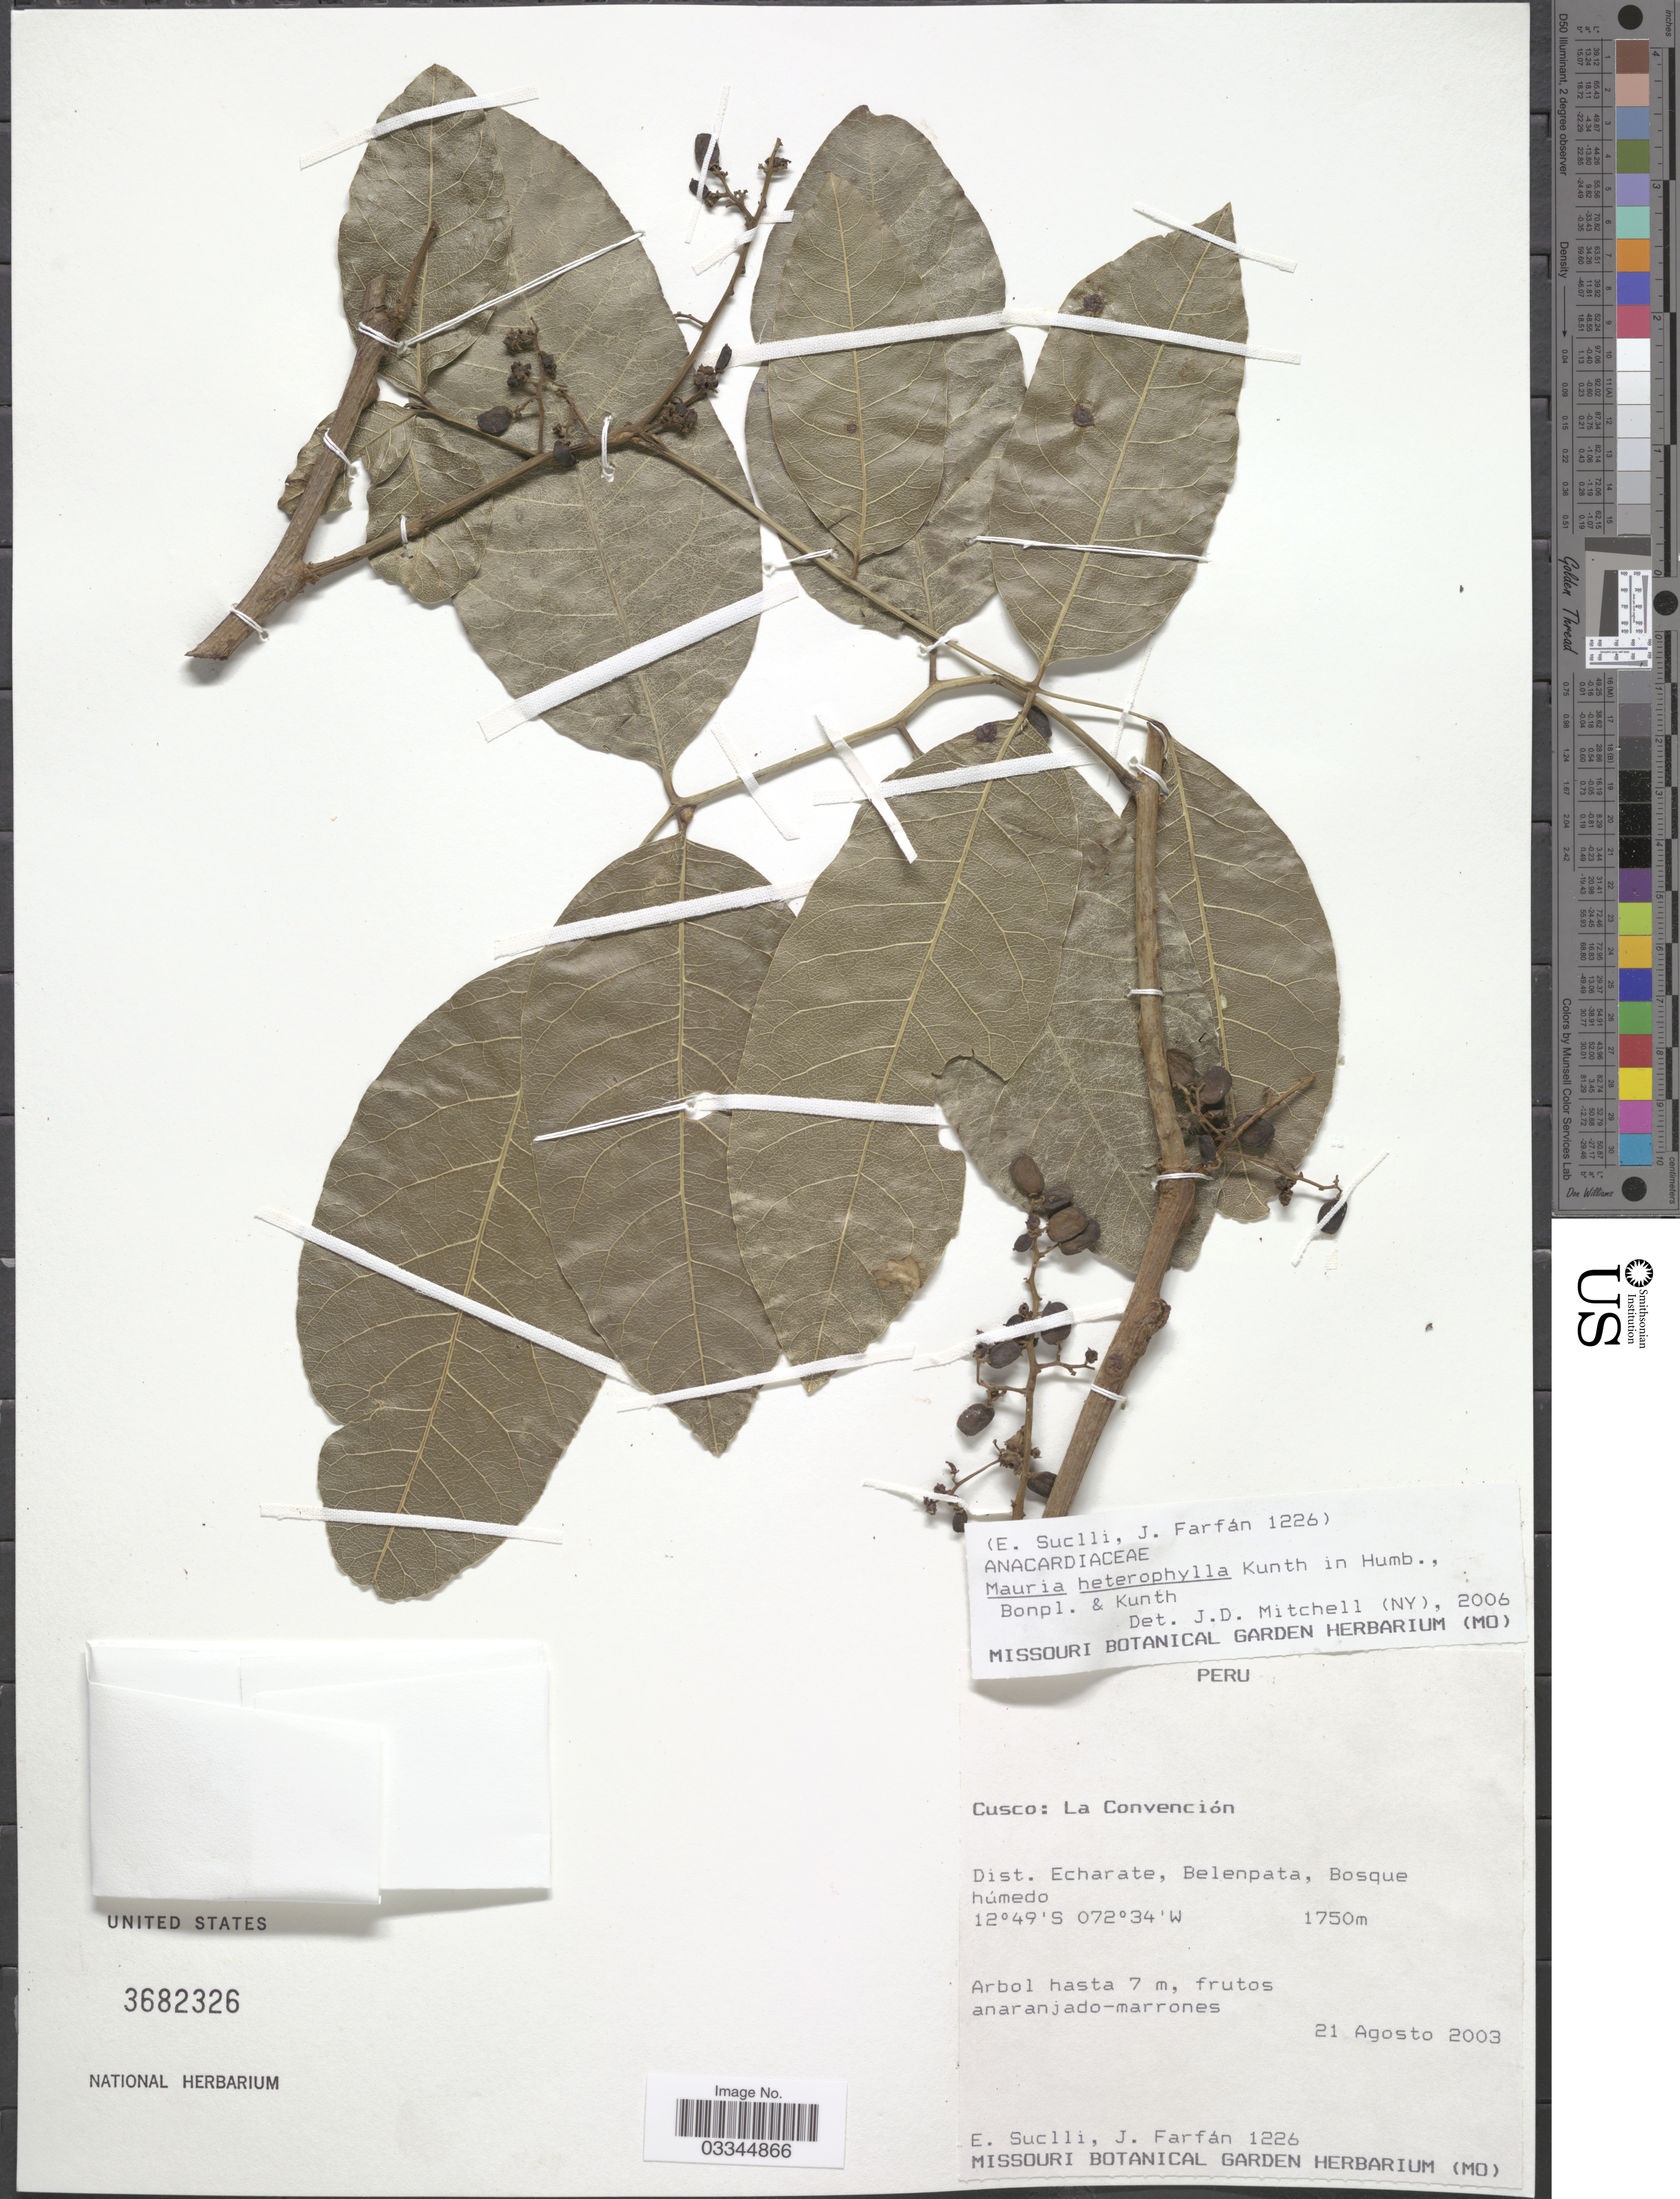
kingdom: Plantae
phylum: Tracheophyta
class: Magnoliopsida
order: Sapindales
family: Anacardiaceae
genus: Mauria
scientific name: Mauria heterophylla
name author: Kunth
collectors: E. Suclli & J. Farfán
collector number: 1226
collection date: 2003-08-21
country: Peru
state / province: Cusco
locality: La Convención. Dist. Echarate, Belenpata.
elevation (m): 1750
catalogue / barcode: US 3682326